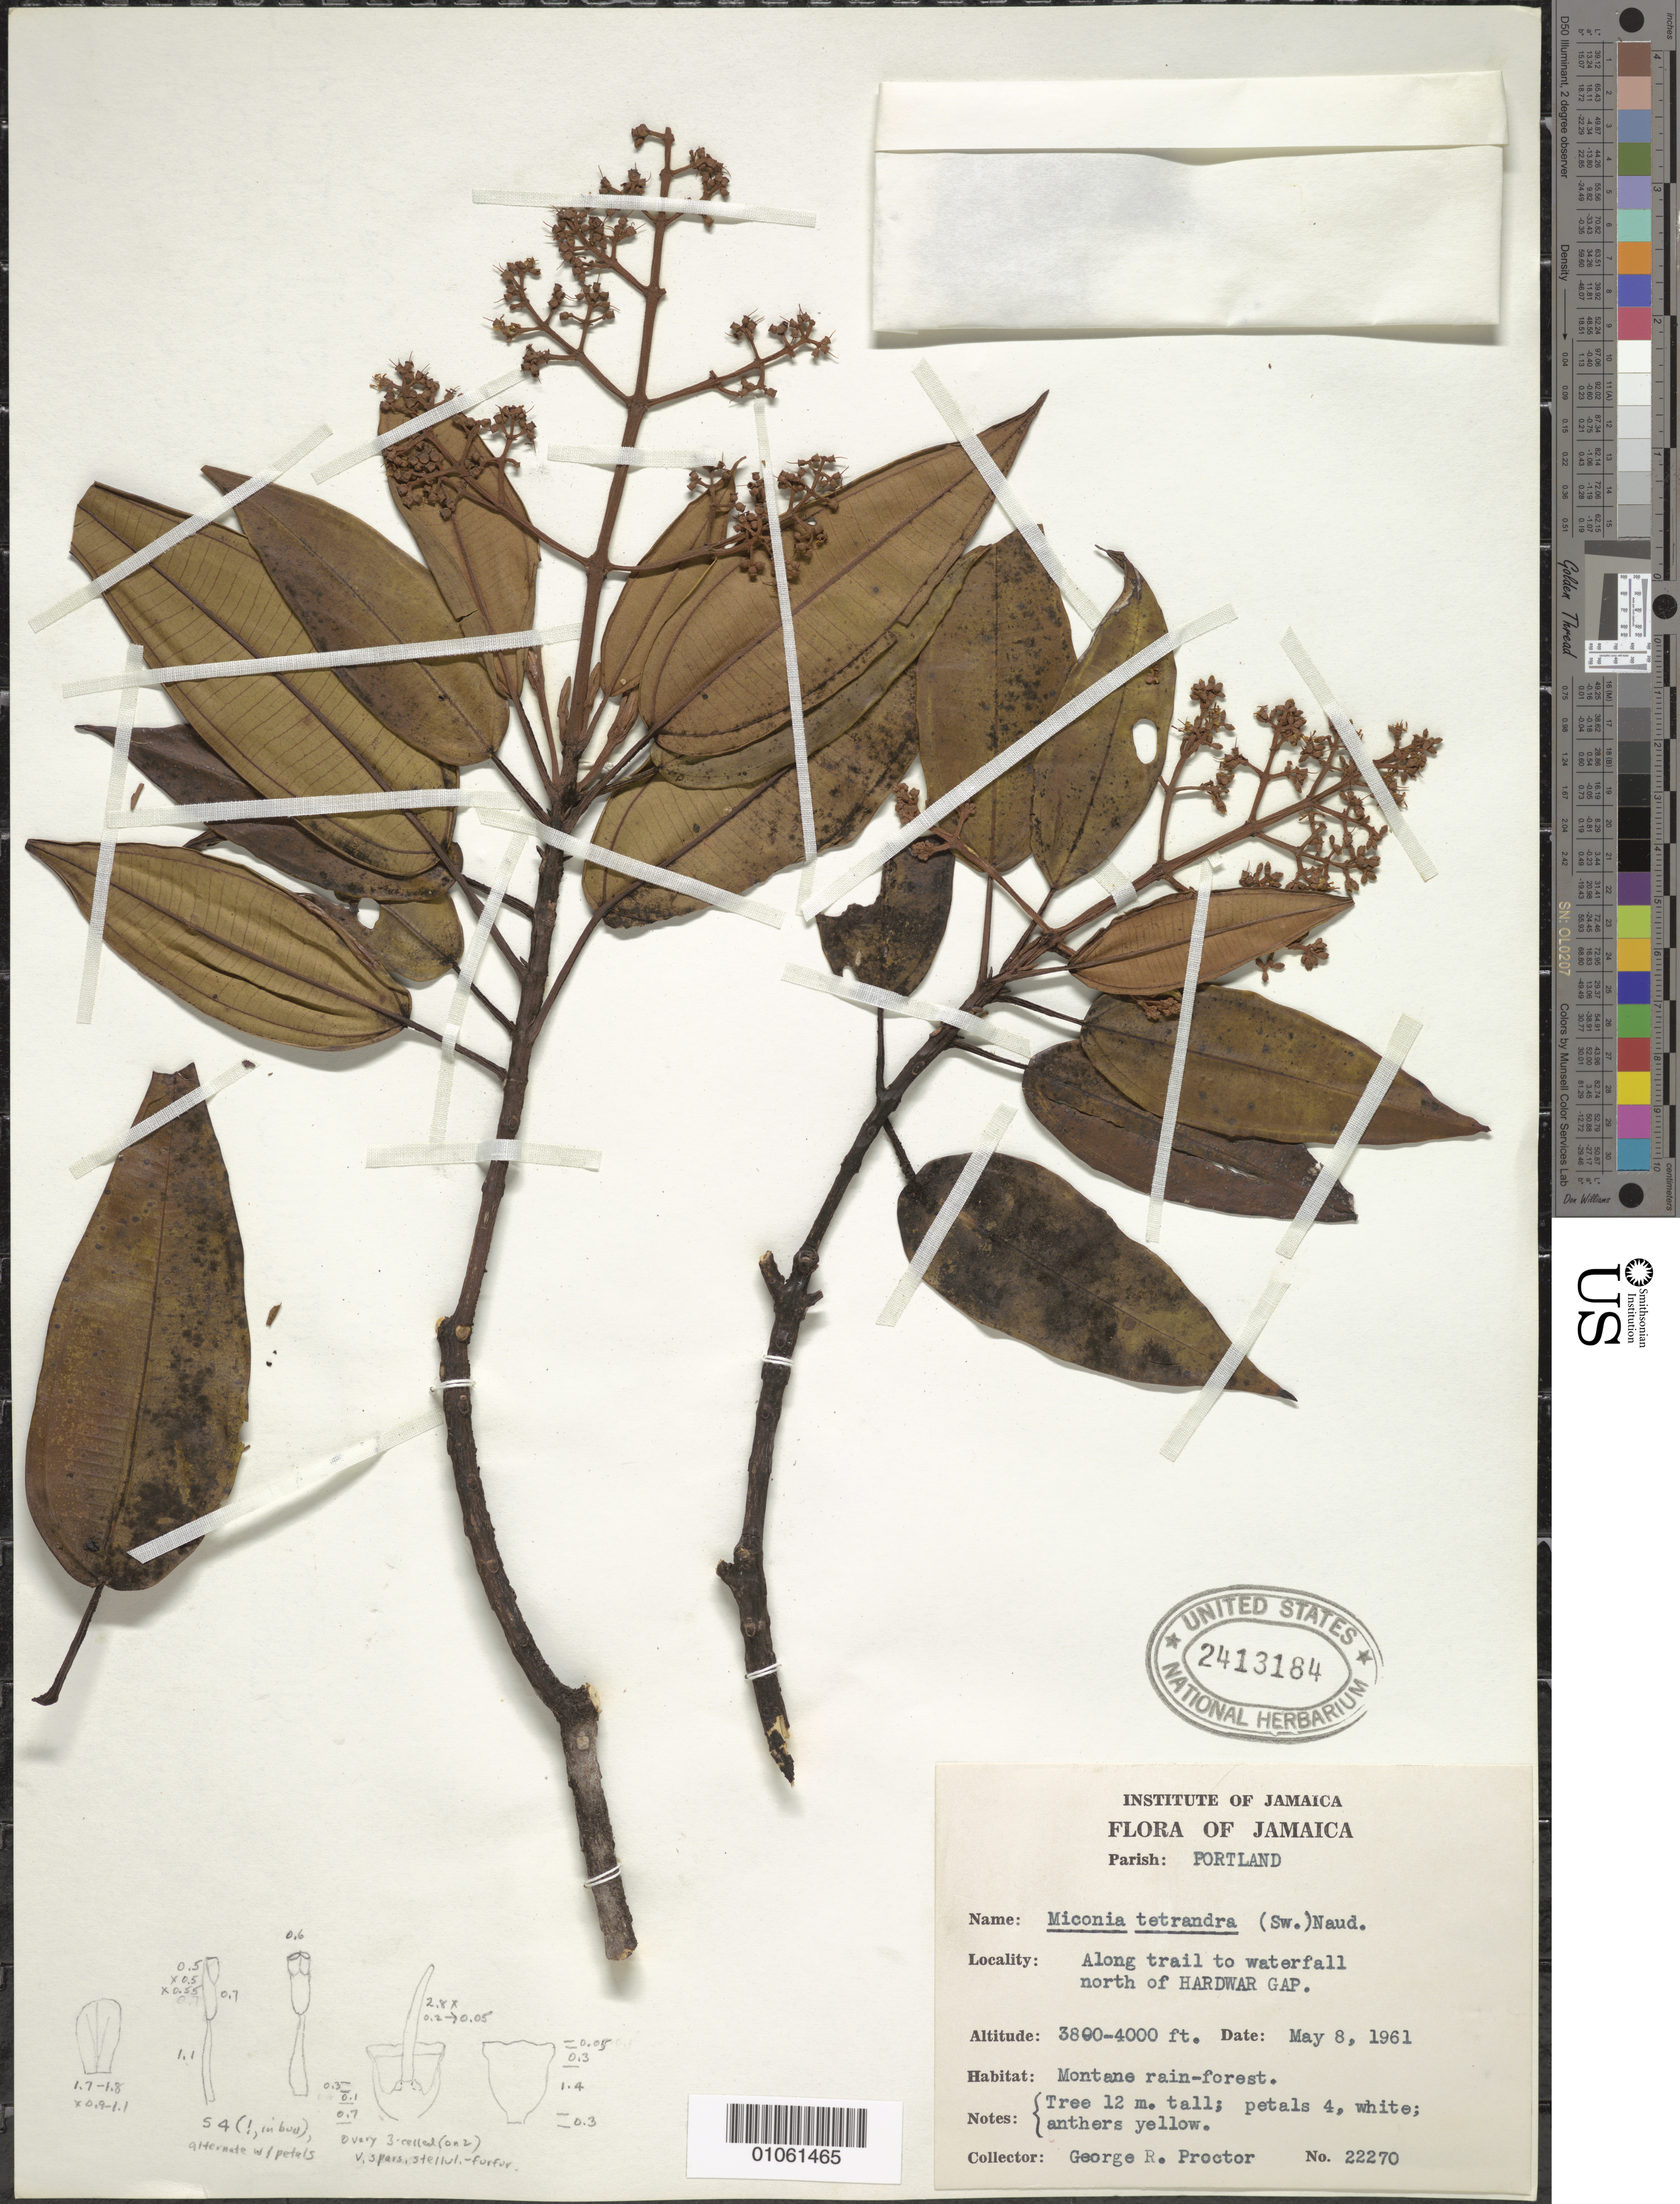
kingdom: Plantae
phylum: Tracheophyta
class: Magnoliopsida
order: Myrtales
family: Melastomataceae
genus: Miconia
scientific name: Miconia tetrandra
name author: (Sw.) D. Don ex G. Don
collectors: G. R. Proctor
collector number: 22270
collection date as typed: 08 May 1961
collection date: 1961-05-08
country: Jamaica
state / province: Portland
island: Jamaica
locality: Hardwar Gap, north of along trail to waterfall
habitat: Montane rainforest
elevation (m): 1158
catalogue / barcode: US 2413184